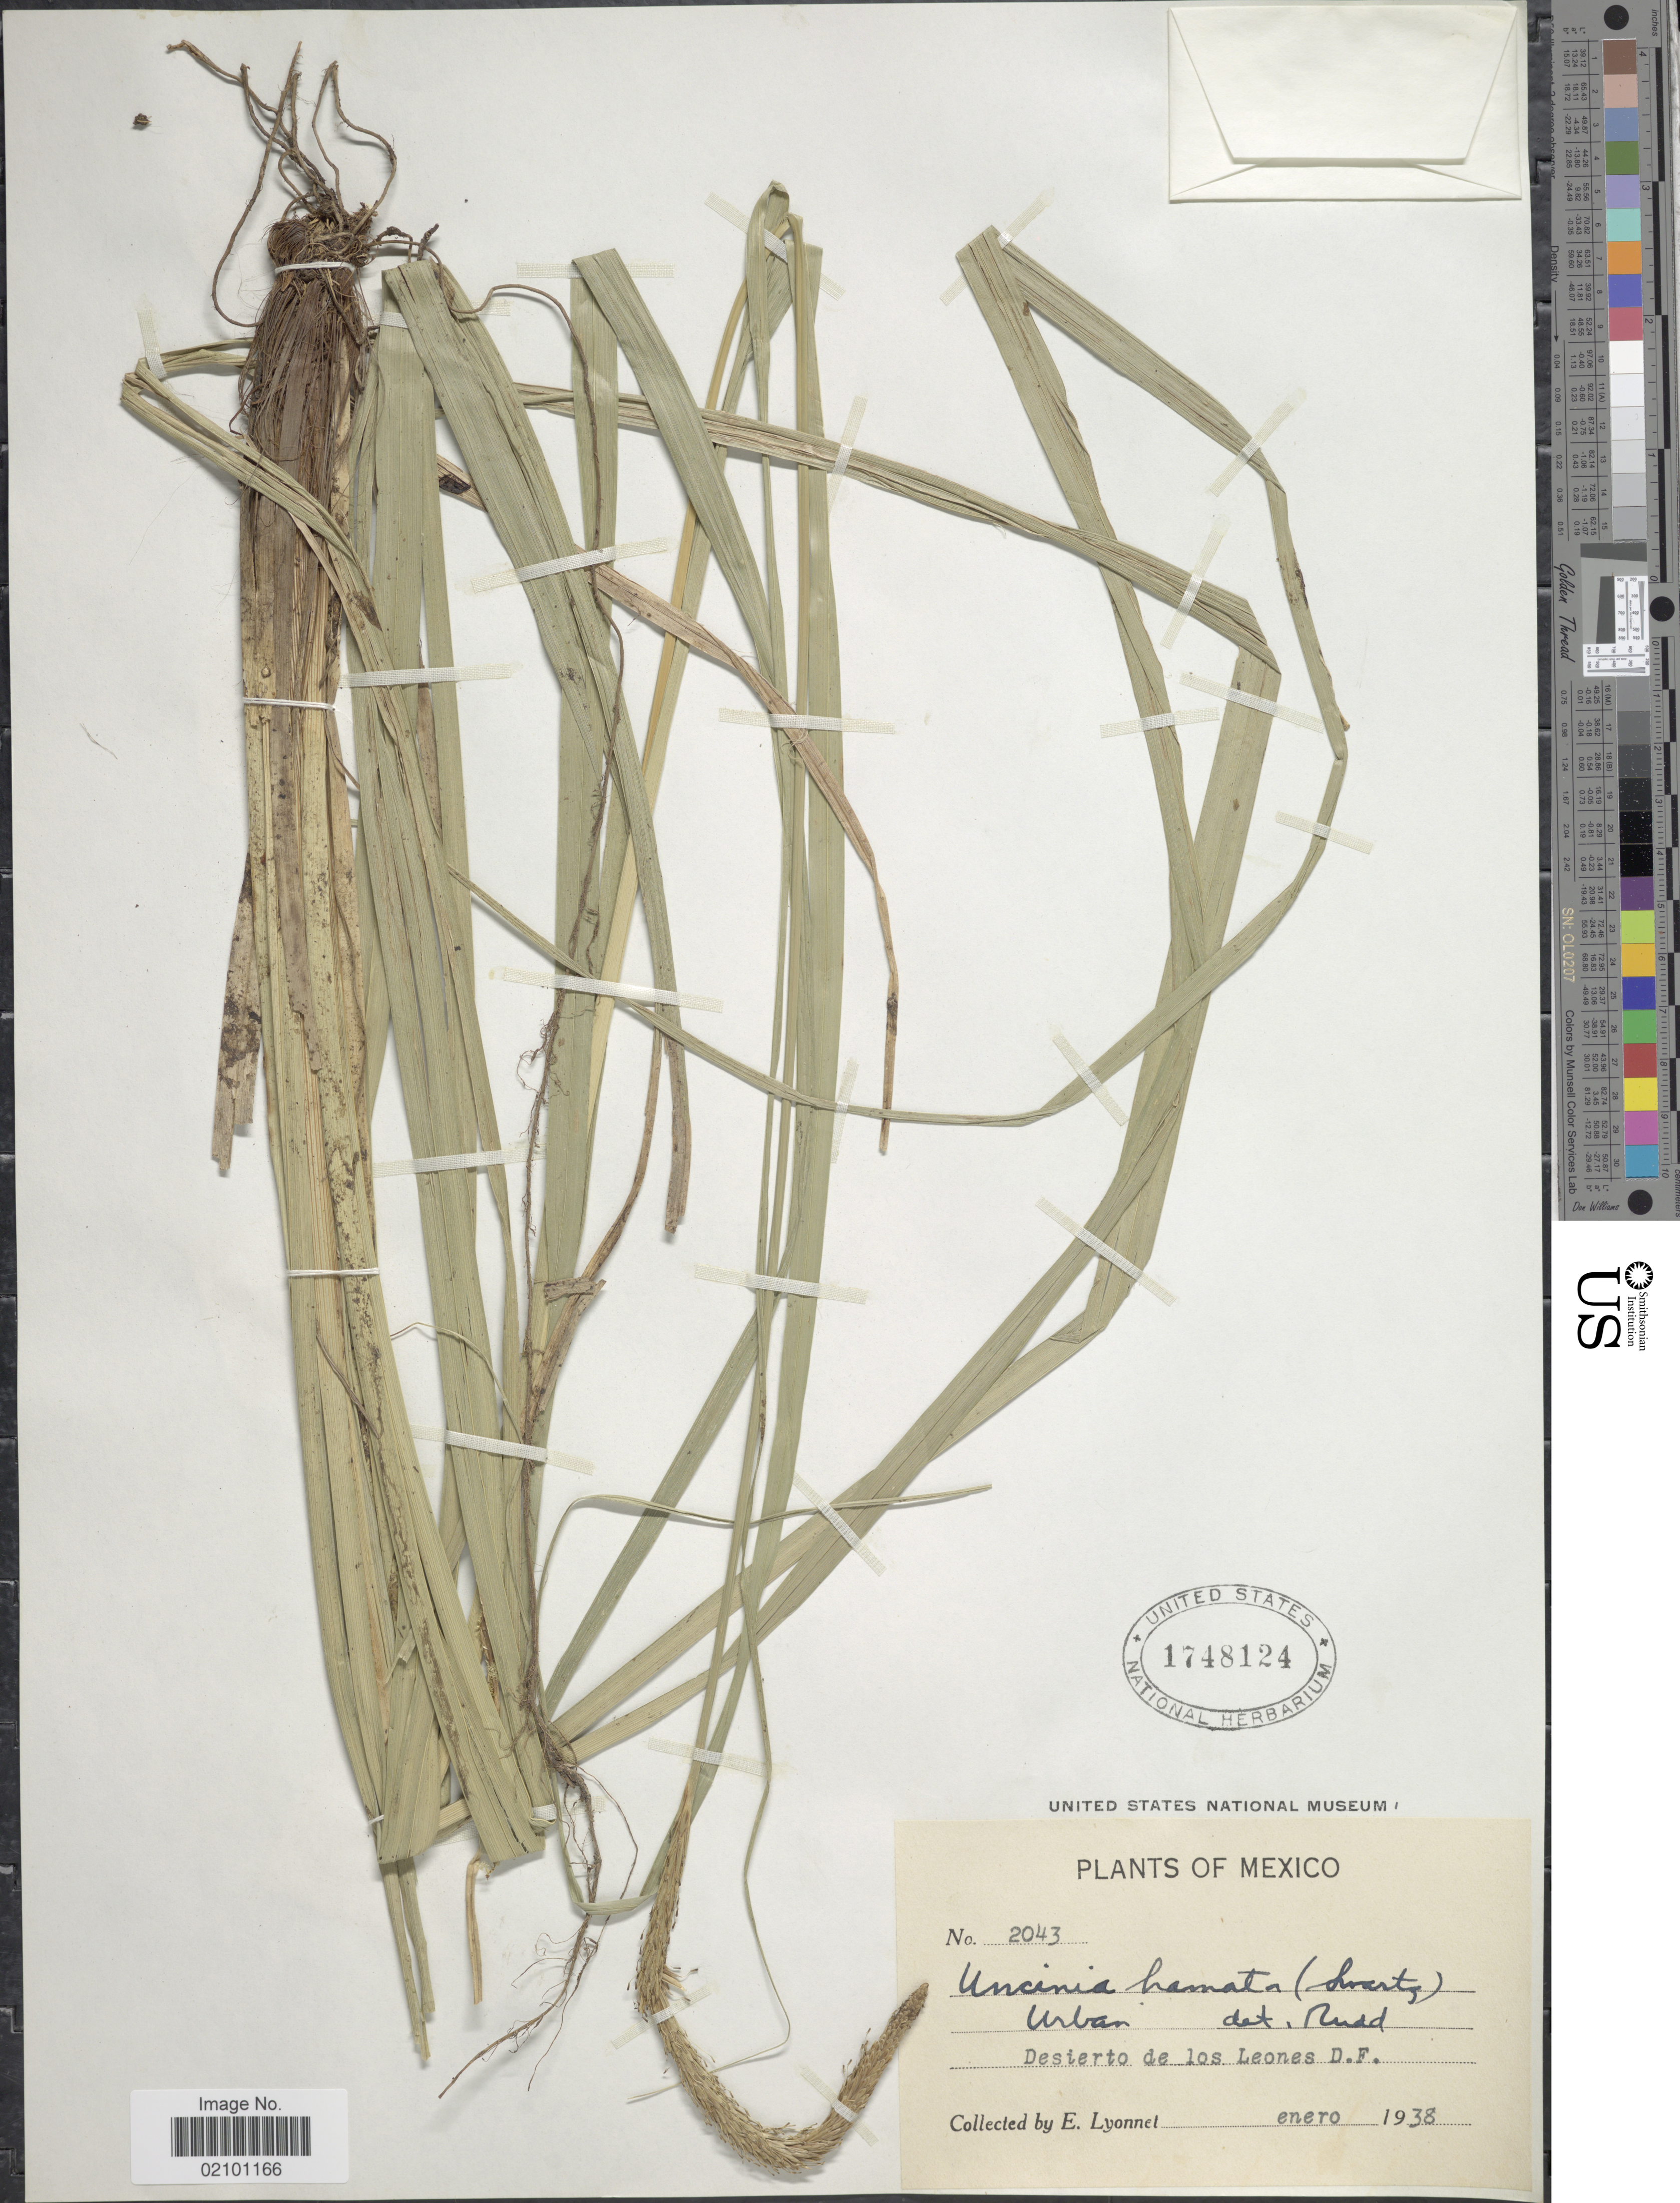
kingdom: Plantae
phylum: Tracheophyta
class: Liliopsida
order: Poales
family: Cyperaceae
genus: Carex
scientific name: Carex phleoides subsp. koyamae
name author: (Gómez-Laur.) Jim.Mejías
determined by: Jimnéz-Mejias, Pedro, (UPOS), Universidad Pablo de Olavide (SPAIN)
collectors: E. Lyonnet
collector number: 2043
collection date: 1938-01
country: Mexico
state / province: Distrito Federal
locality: Desierto de los Leones, D.F.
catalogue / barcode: US 1748124